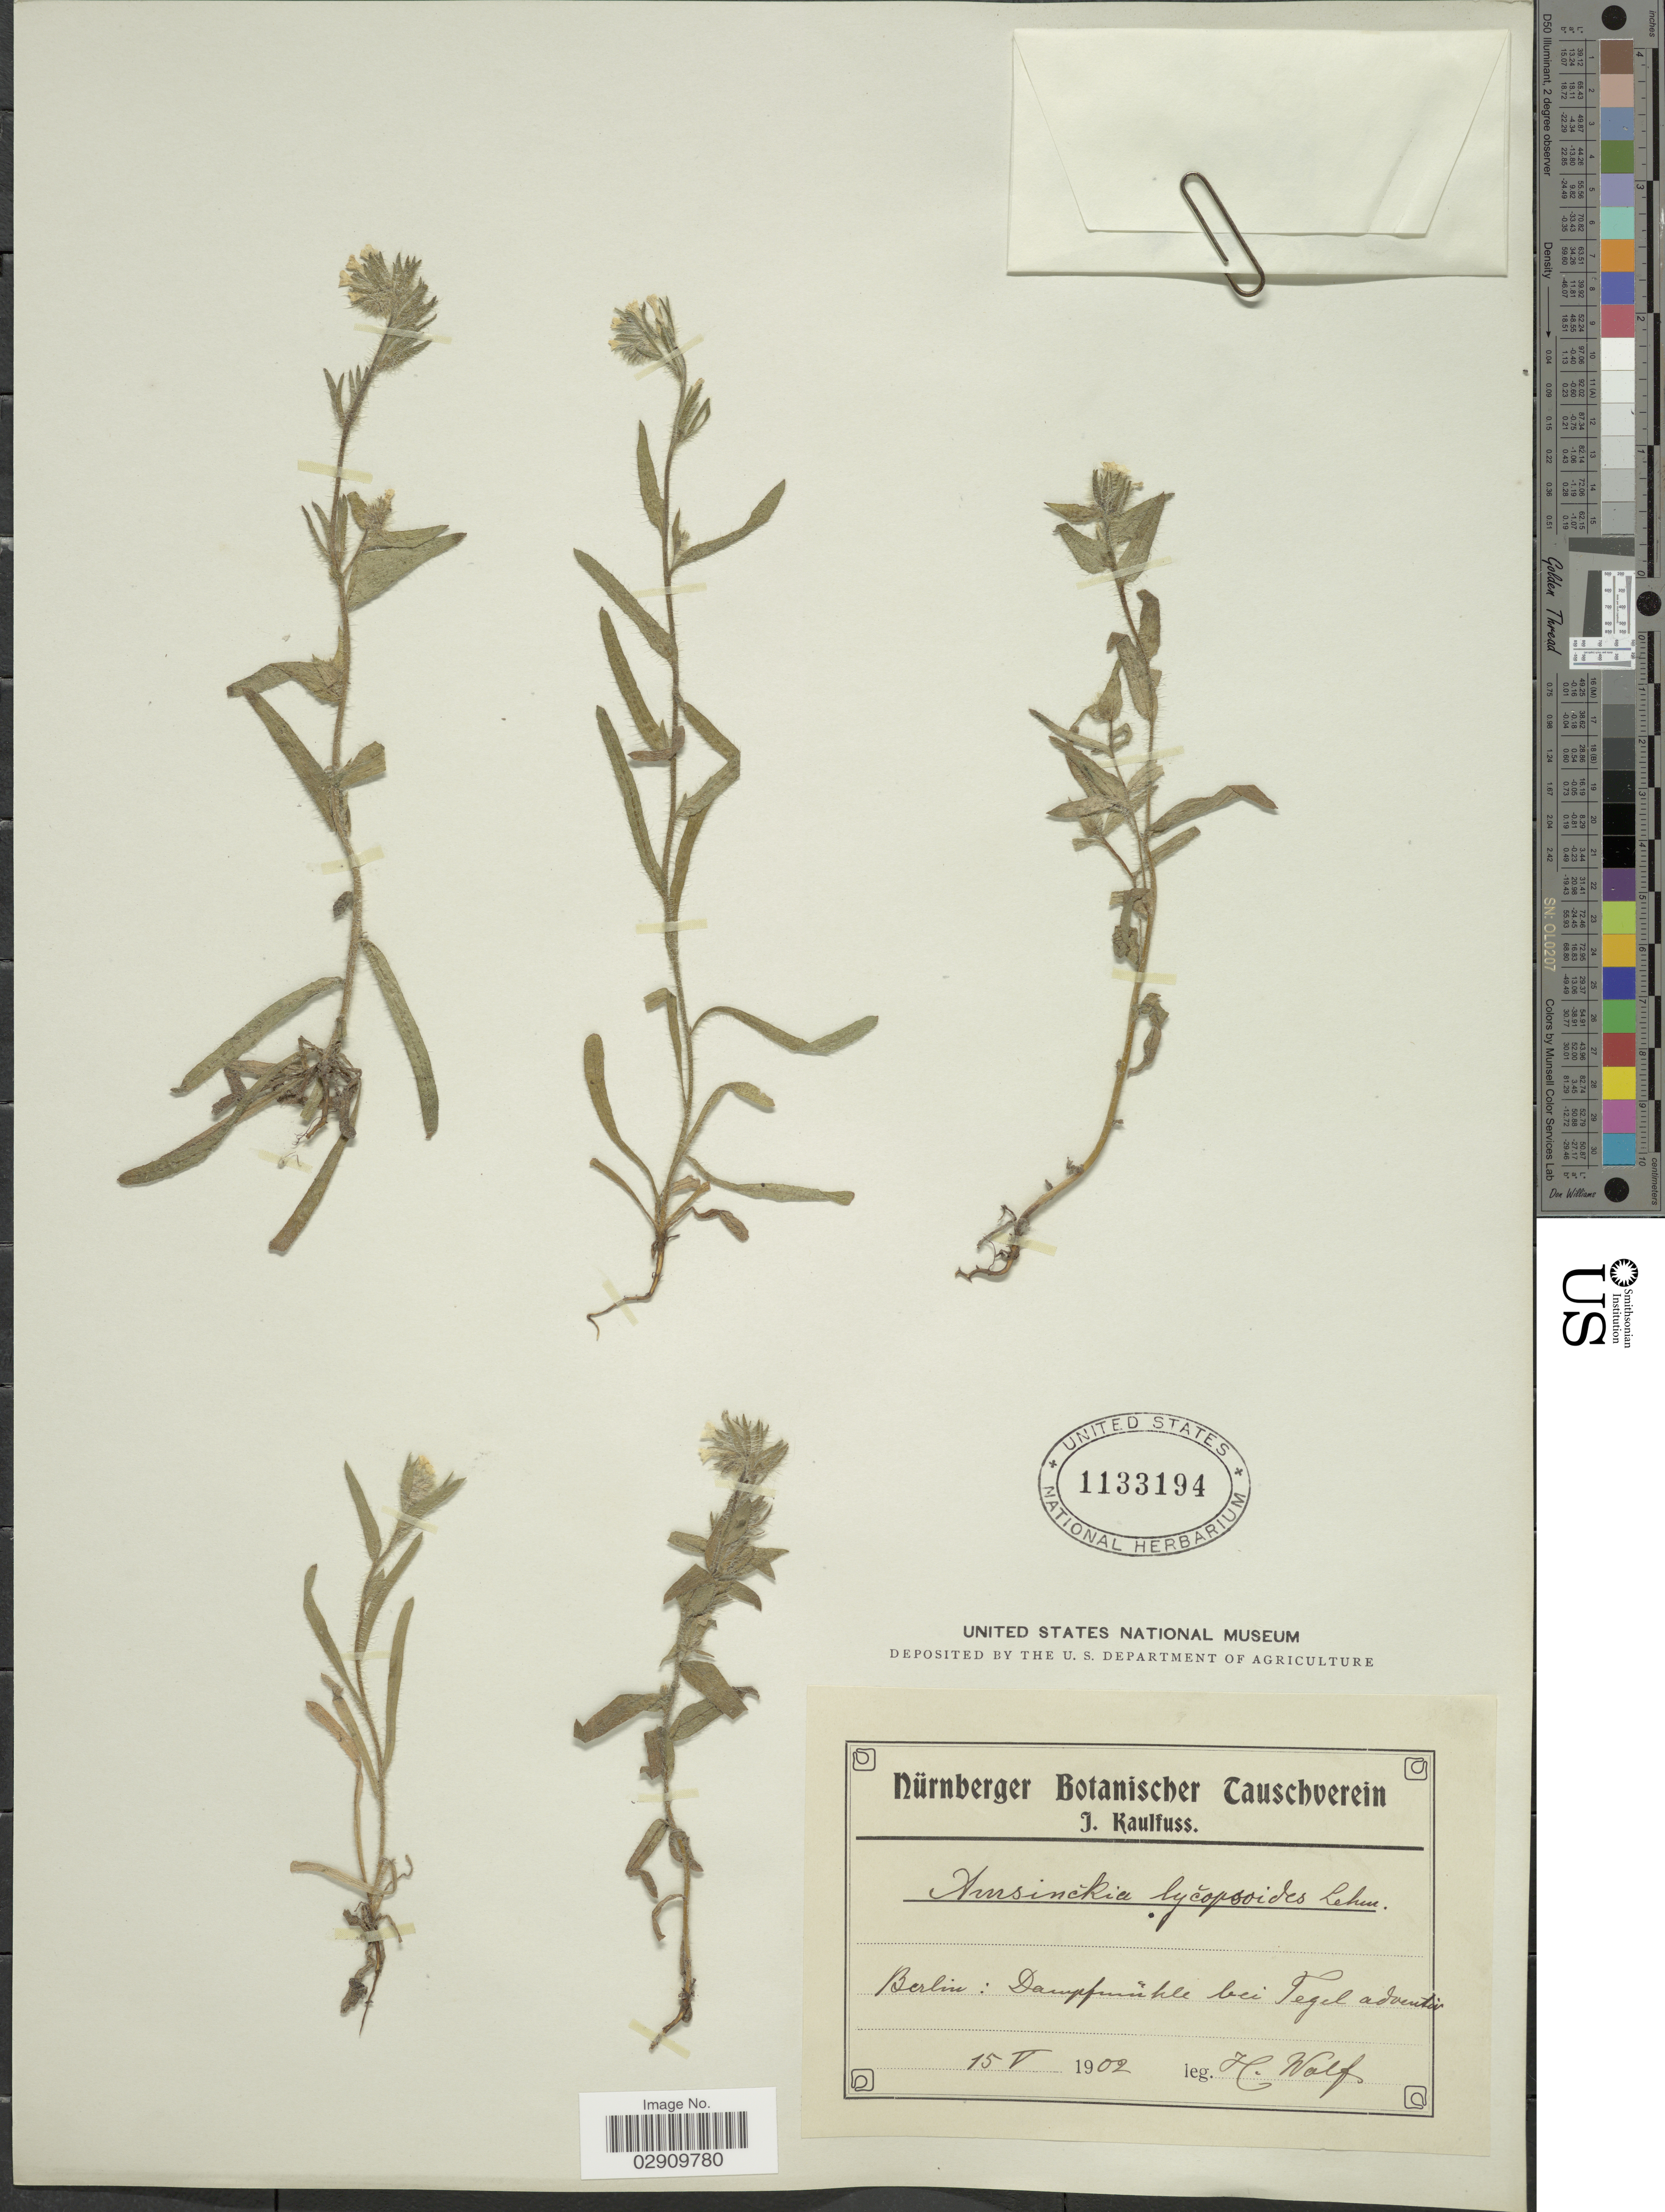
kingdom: Plantae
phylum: Tracheophyta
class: Magnoliopsida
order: Boraginales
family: Boraginaceae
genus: Amsinckia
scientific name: Amsinckia lycopsoides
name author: Lehm.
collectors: H. Wolf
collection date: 1902-05-15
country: Germany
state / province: Berlin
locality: Dampfmuhle bei Tegel Adventoir [interpreted].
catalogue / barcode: US 1133194